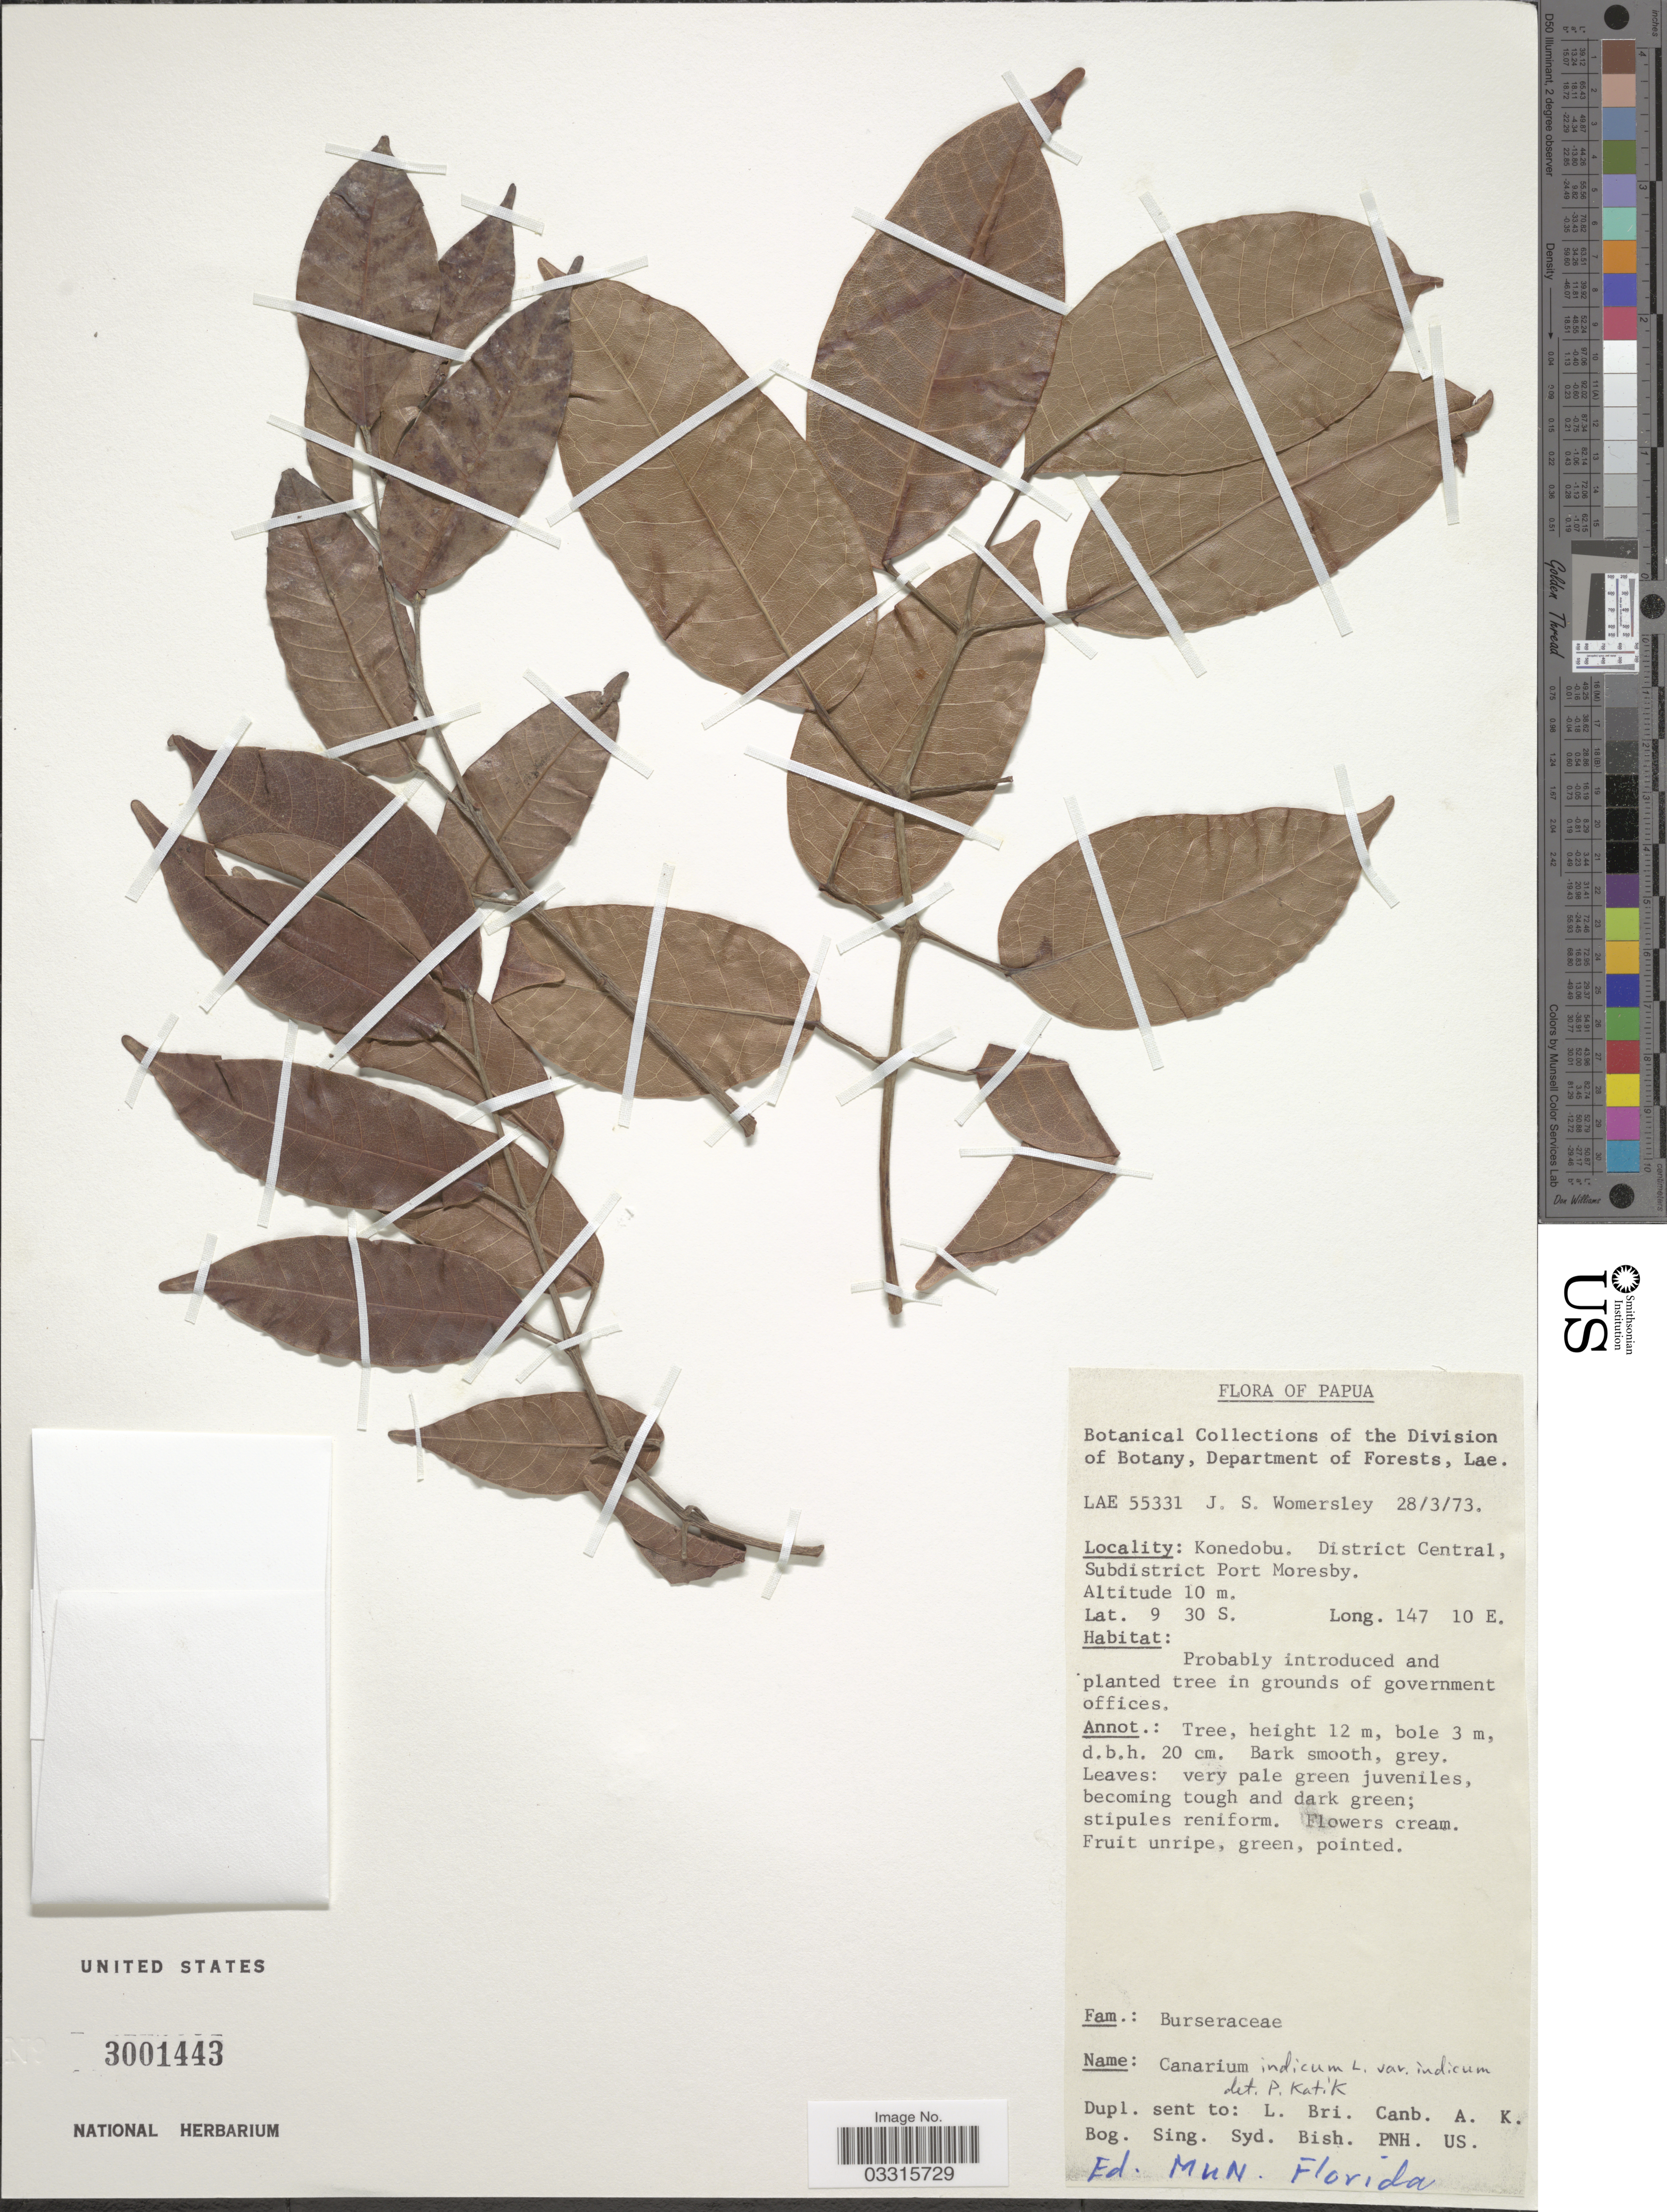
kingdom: Plantae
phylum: Tracheophyta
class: Magnoliopsida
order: Sapindales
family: Burseraceae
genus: Canarium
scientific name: Canarium indicum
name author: L.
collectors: J. S. Womersley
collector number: LAE 55331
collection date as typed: Transcribed d/m/y: 28/3/73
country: Papua New Guinea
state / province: Central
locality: Papua. Konedobu. Subdistrict Port Moresby.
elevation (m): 10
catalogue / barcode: US 3001443